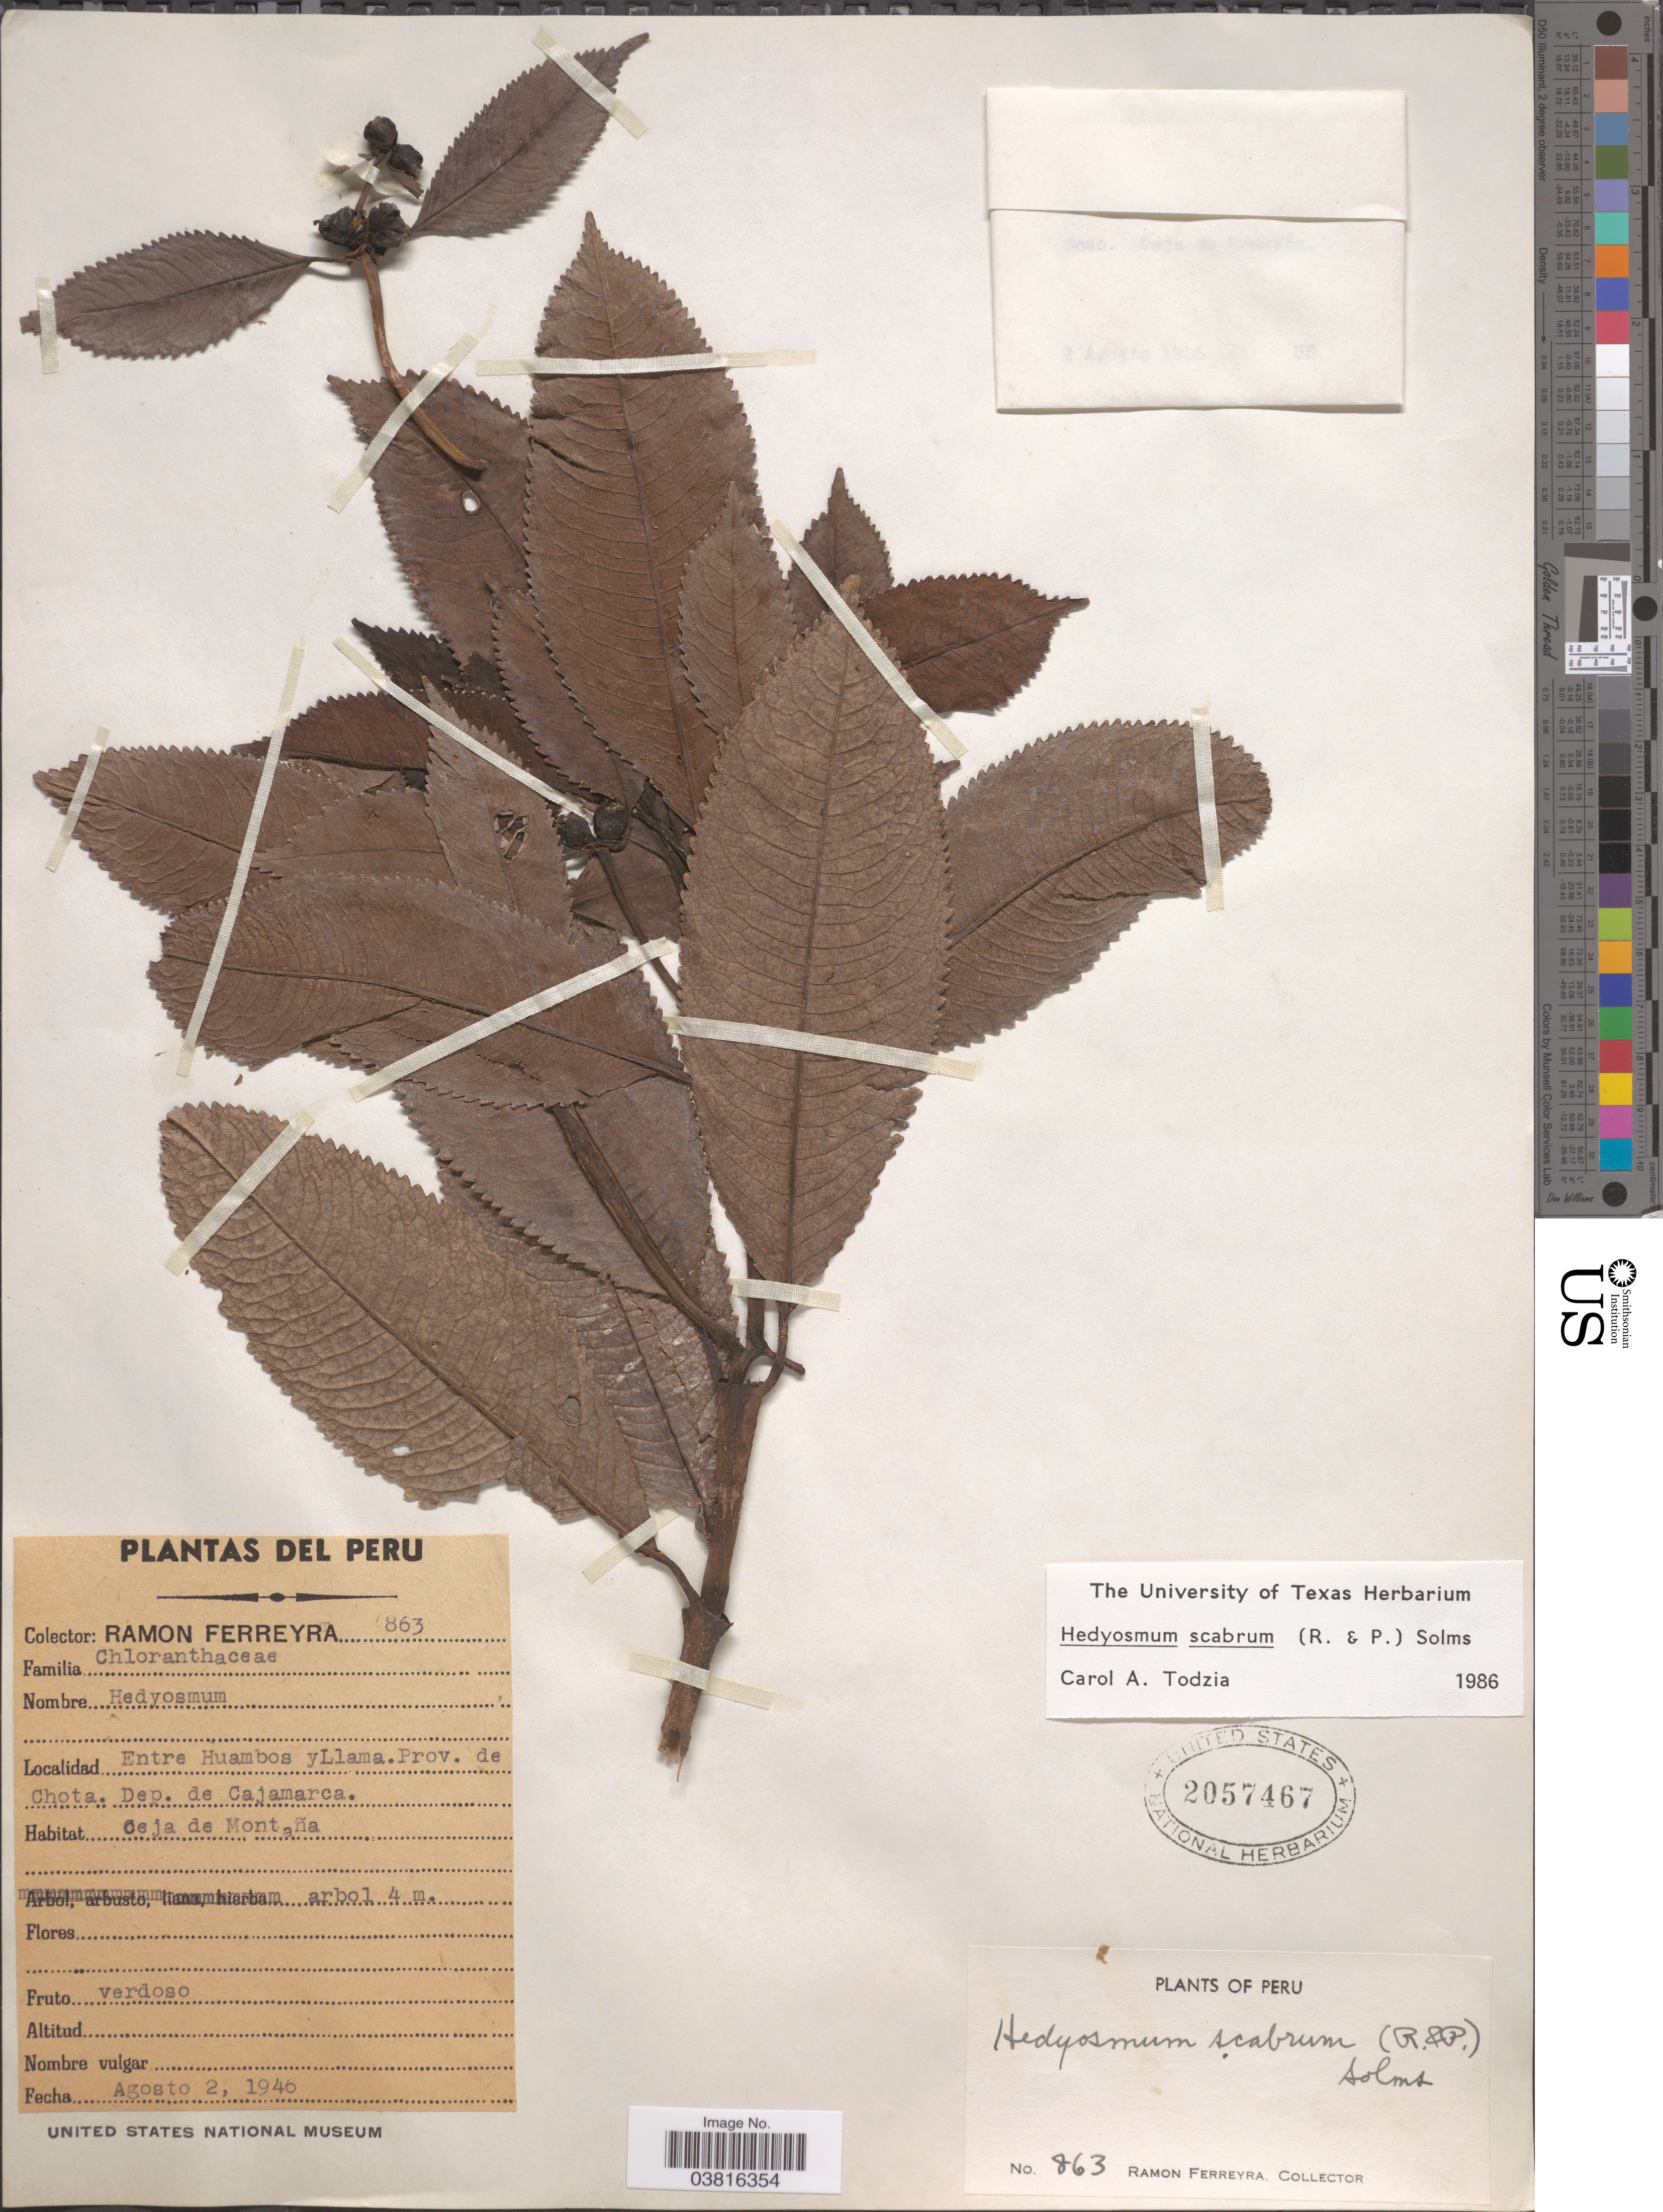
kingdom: Plantae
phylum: Tracheophyta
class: Magnoliopsida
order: Chloranthales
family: Chloranthaceae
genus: Hedyosmum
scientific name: Hedyosmum scabrum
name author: Solms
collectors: R. A. Ferreyra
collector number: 863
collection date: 1946-08-02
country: Peru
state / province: Cajamarca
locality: Entre Huambos y Llama, Prov. de Chota. Dep. de Cajamarca. Ceja de Montaña.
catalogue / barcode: US 2057467